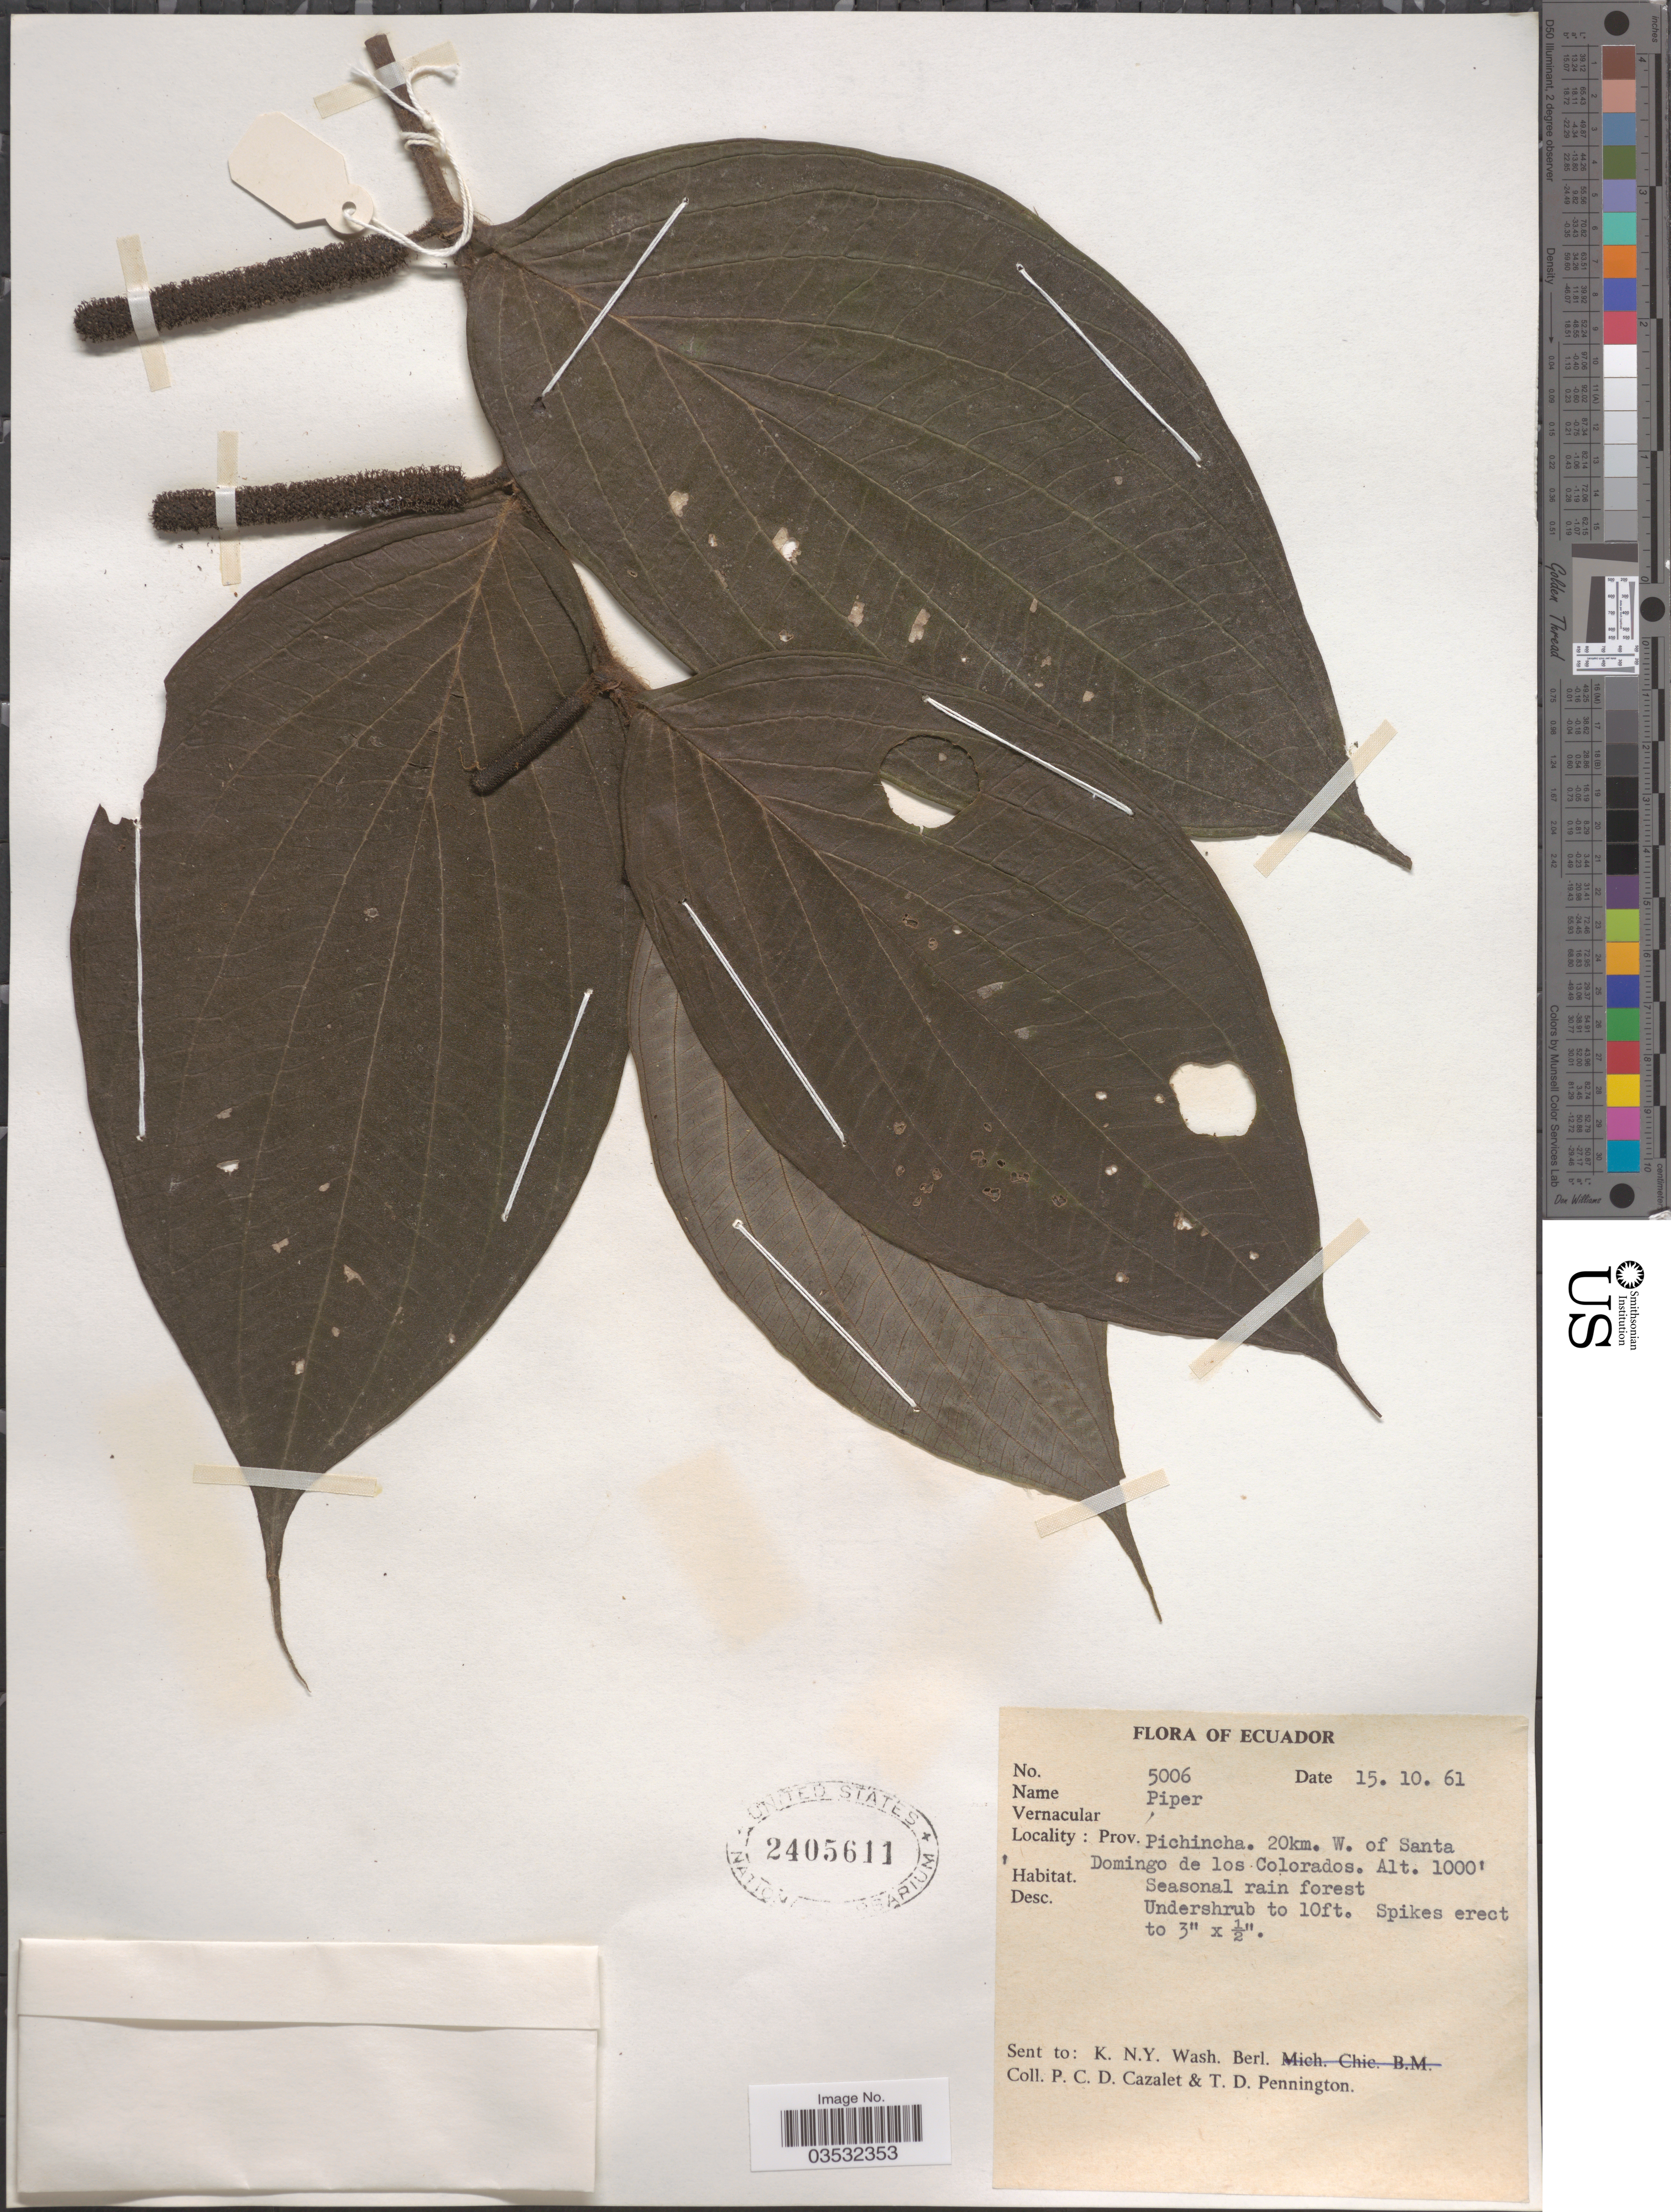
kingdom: Plantae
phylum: Tracheophyta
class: Magnoliopsida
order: Piperales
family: Piperaceae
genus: Piper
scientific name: Piper sp.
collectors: P. C. D. Cazalet & T. D. Pennington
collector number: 5006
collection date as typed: Transcribed d/m/y: 15/10/61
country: Ecuador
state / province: Pichincha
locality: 20km. W. of Santo Domingo de los Colorados.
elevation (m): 305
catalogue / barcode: US 2405611